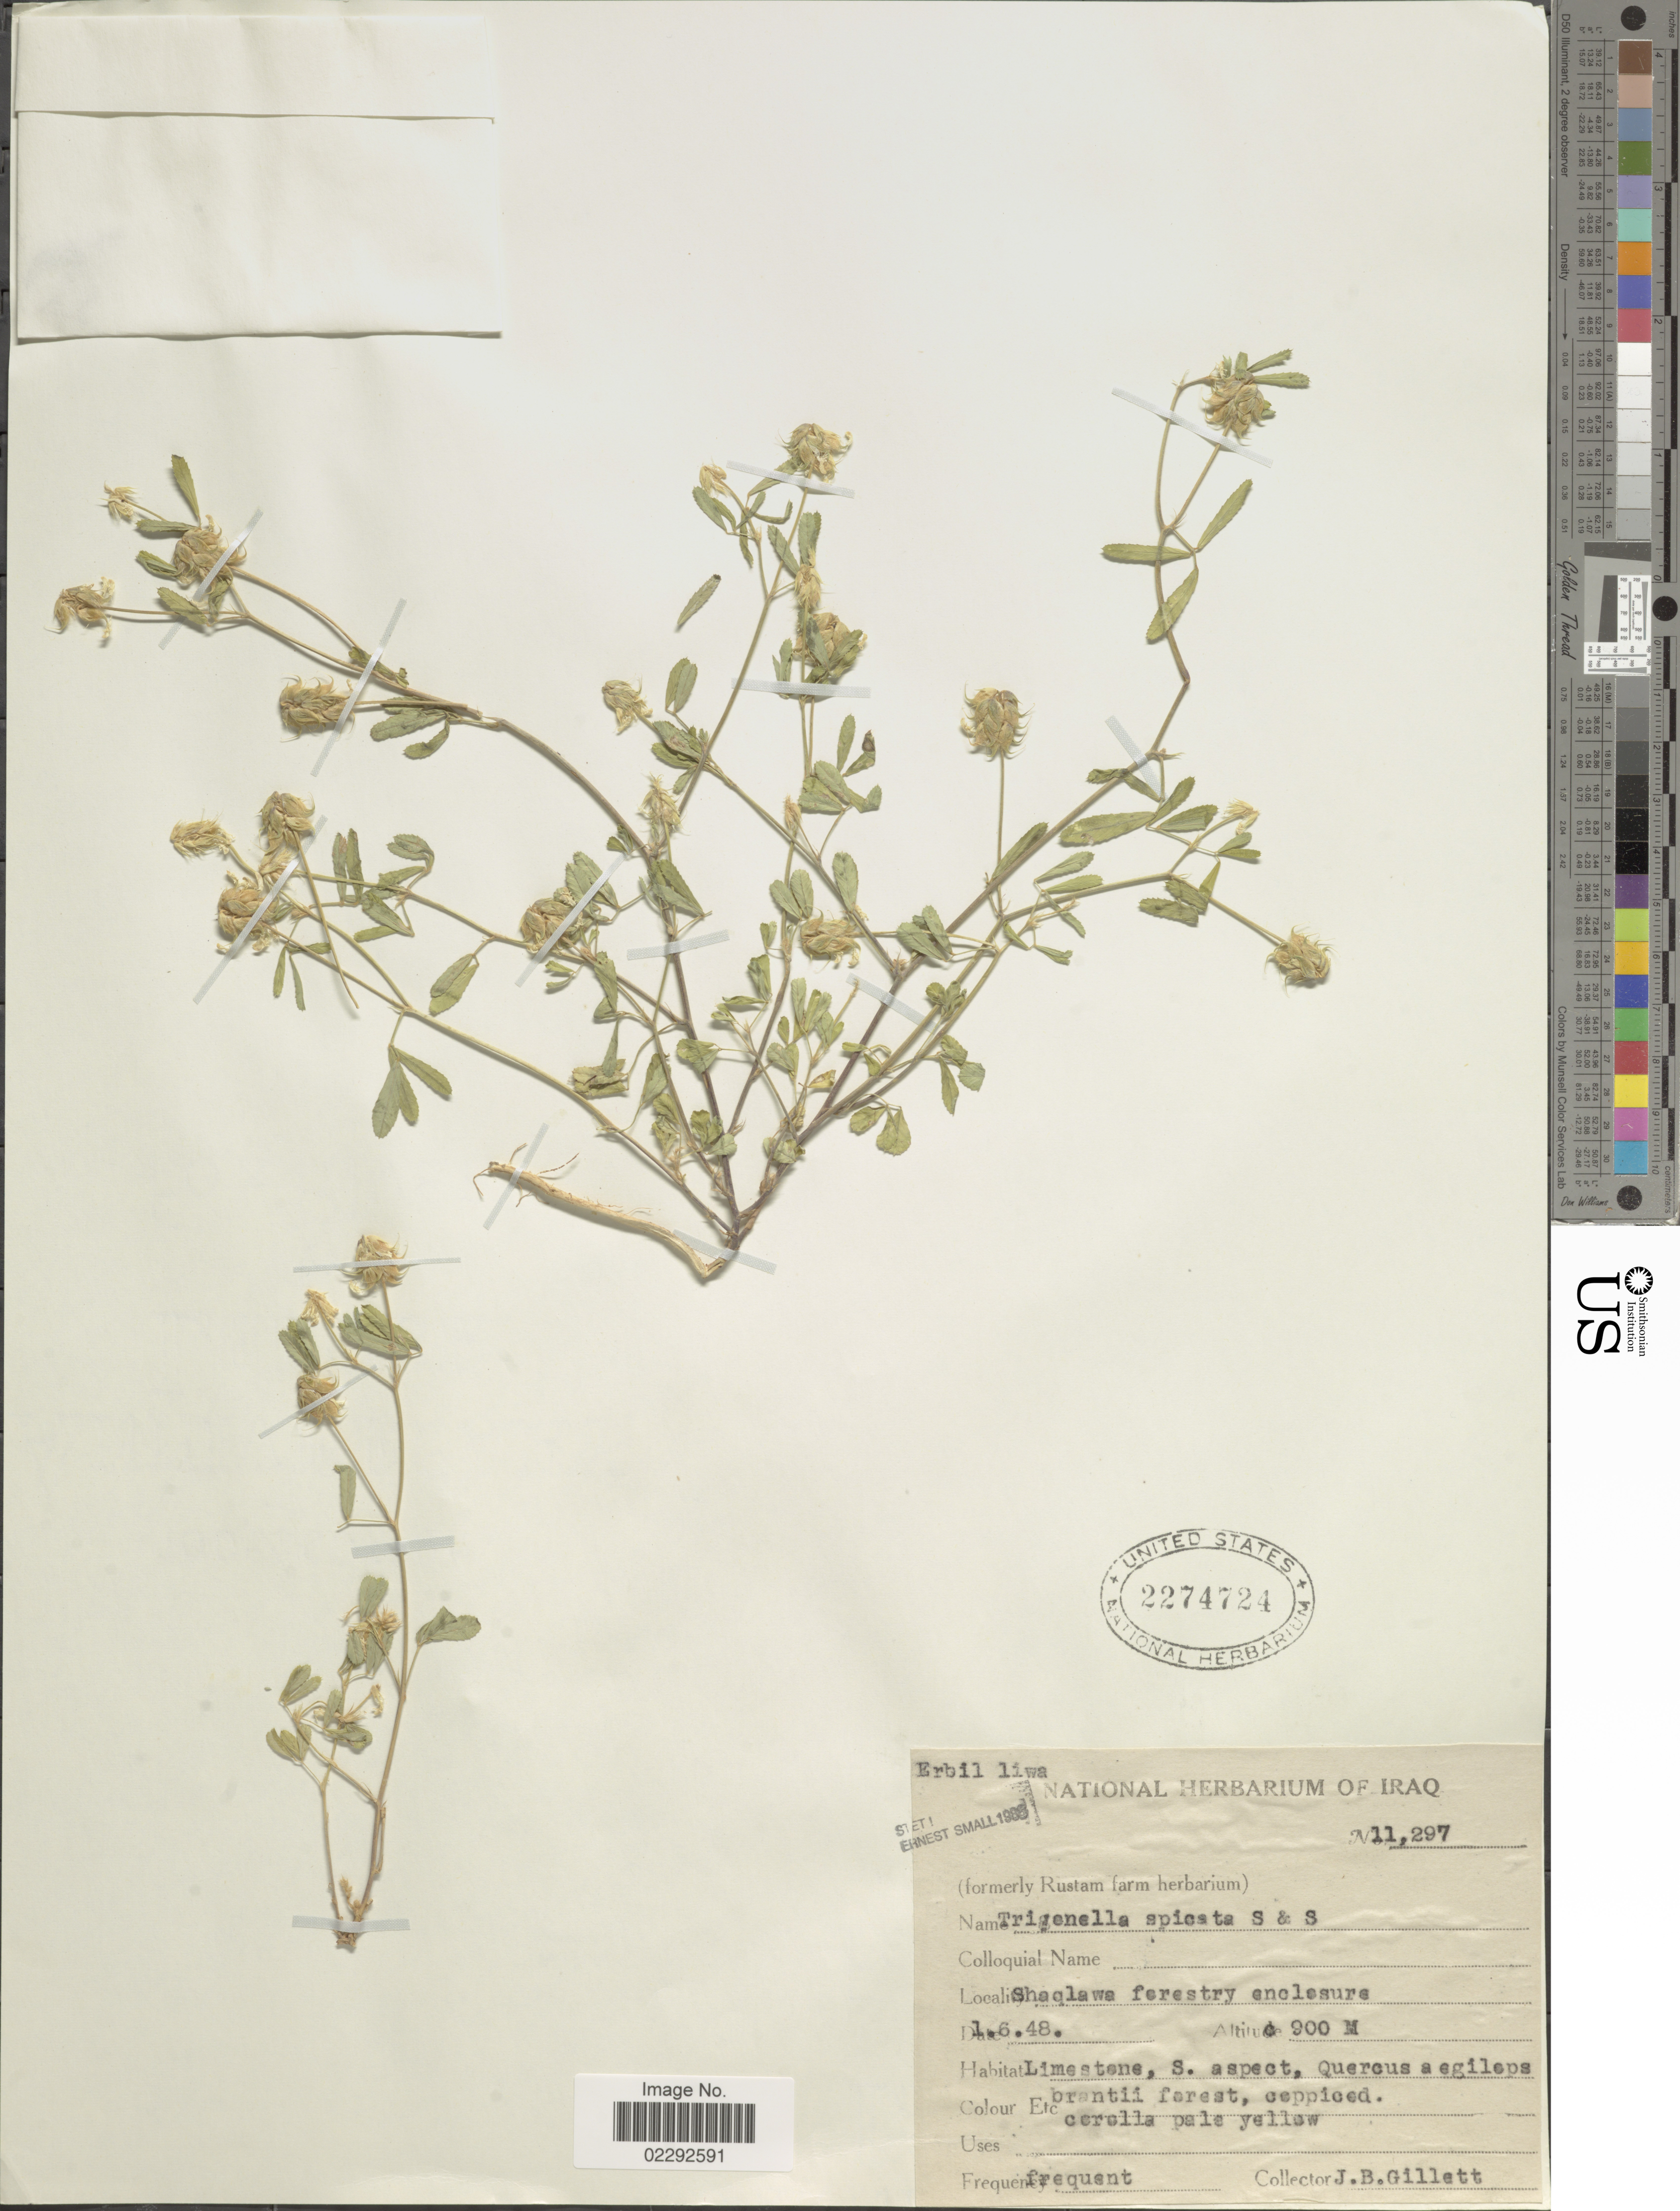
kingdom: Plantae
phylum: Tracheophyta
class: Magnoliopsida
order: Fabales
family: Fabaceae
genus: Trigonella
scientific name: Trigonella spicata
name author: Sibth. & Sm.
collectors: J. B. Gillett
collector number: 11297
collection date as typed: Transcribed d/m/y: 1/6/48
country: Iraq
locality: Erbil liwa. Shaqlawa forestry [interpreted] enclosure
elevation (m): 900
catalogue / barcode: US 2274724